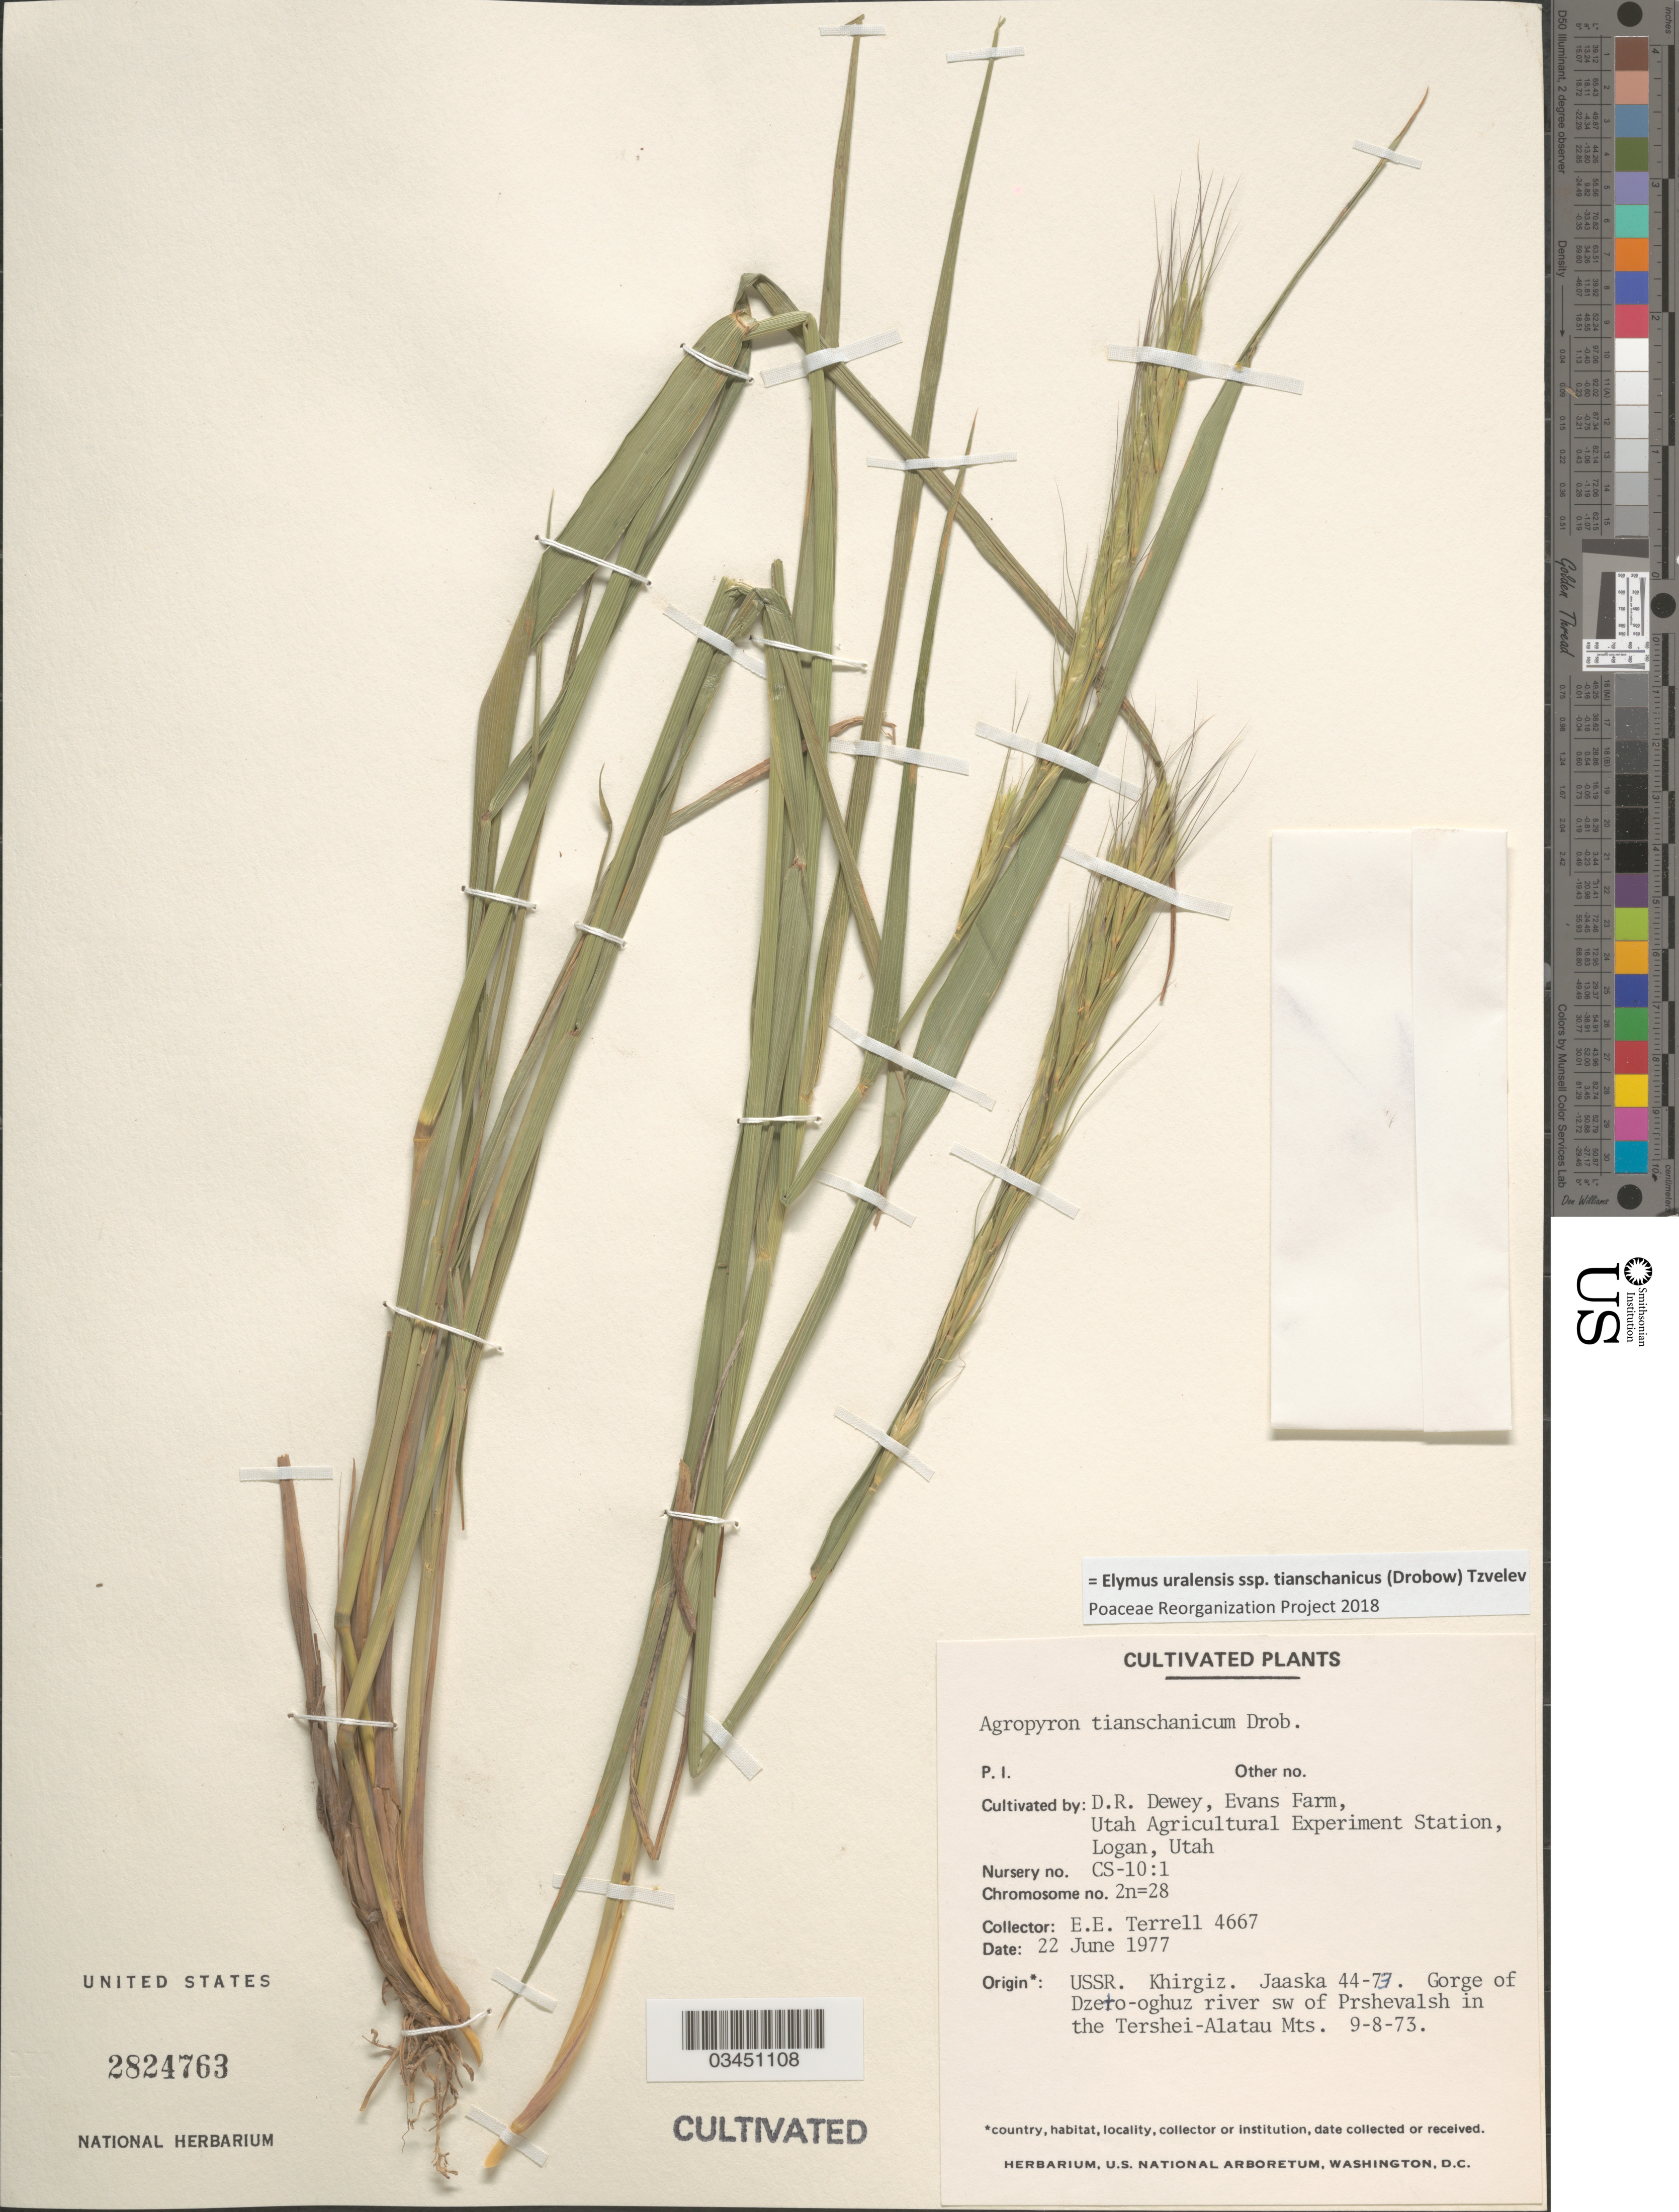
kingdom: Plantae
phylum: Tracheophyta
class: Liliopsida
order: Poales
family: Poaceae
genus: Elymus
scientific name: Elymus uralensis subsp. tianschanicus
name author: (Drobow) Tzvelev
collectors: D. Dewey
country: United States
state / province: Utah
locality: Evans Farm, Utah Agricultural Experiment Station, Logan. Nursery no. CS-10:1.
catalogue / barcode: US 2824763